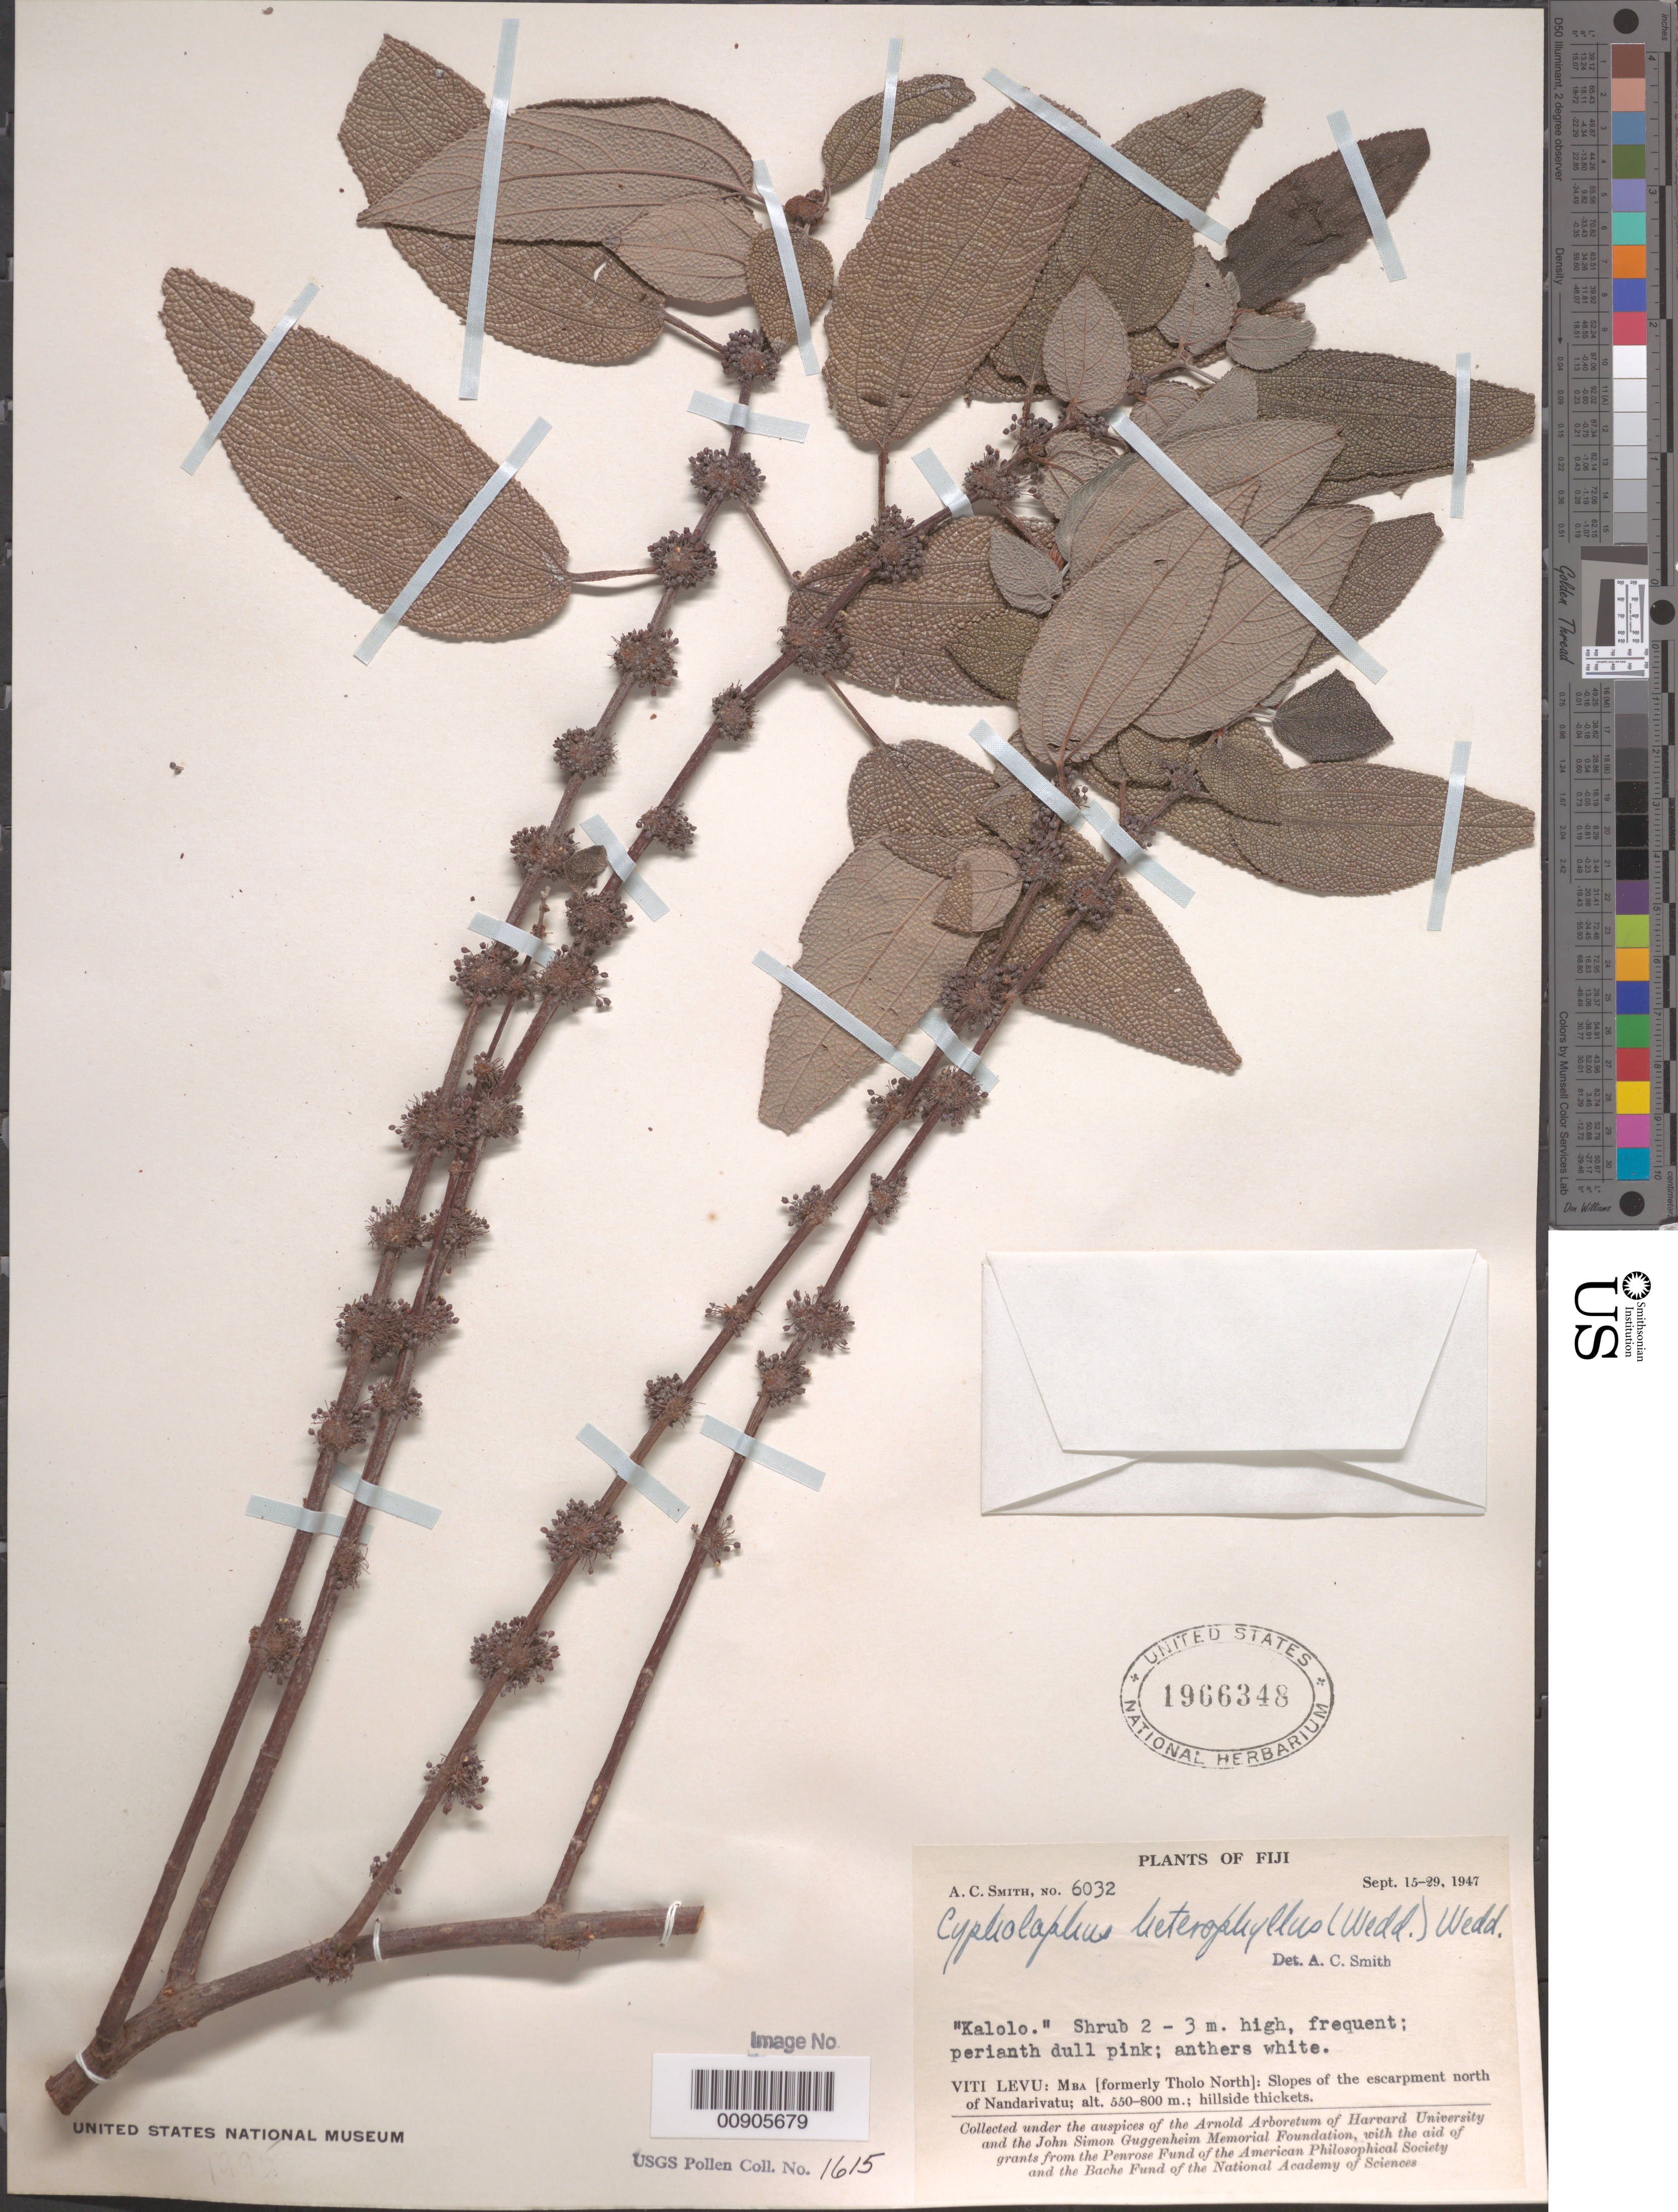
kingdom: Plantae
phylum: Tracheophyta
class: Magnoliopsida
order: Rosales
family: Urticaceae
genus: Cypholophus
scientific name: Cypholophus heterophyllus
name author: Wedd.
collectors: C. A. Smith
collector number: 6032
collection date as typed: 29 Sep 1942 to 15 Sep 1947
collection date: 1942-09-29/1947-09-15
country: Fiji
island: Viti Levu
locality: Mba: (formerly tholo North) Slopes of the escarpment north of Nandarivatu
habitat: hillside thickets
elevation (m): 550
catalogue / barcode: US 1966348